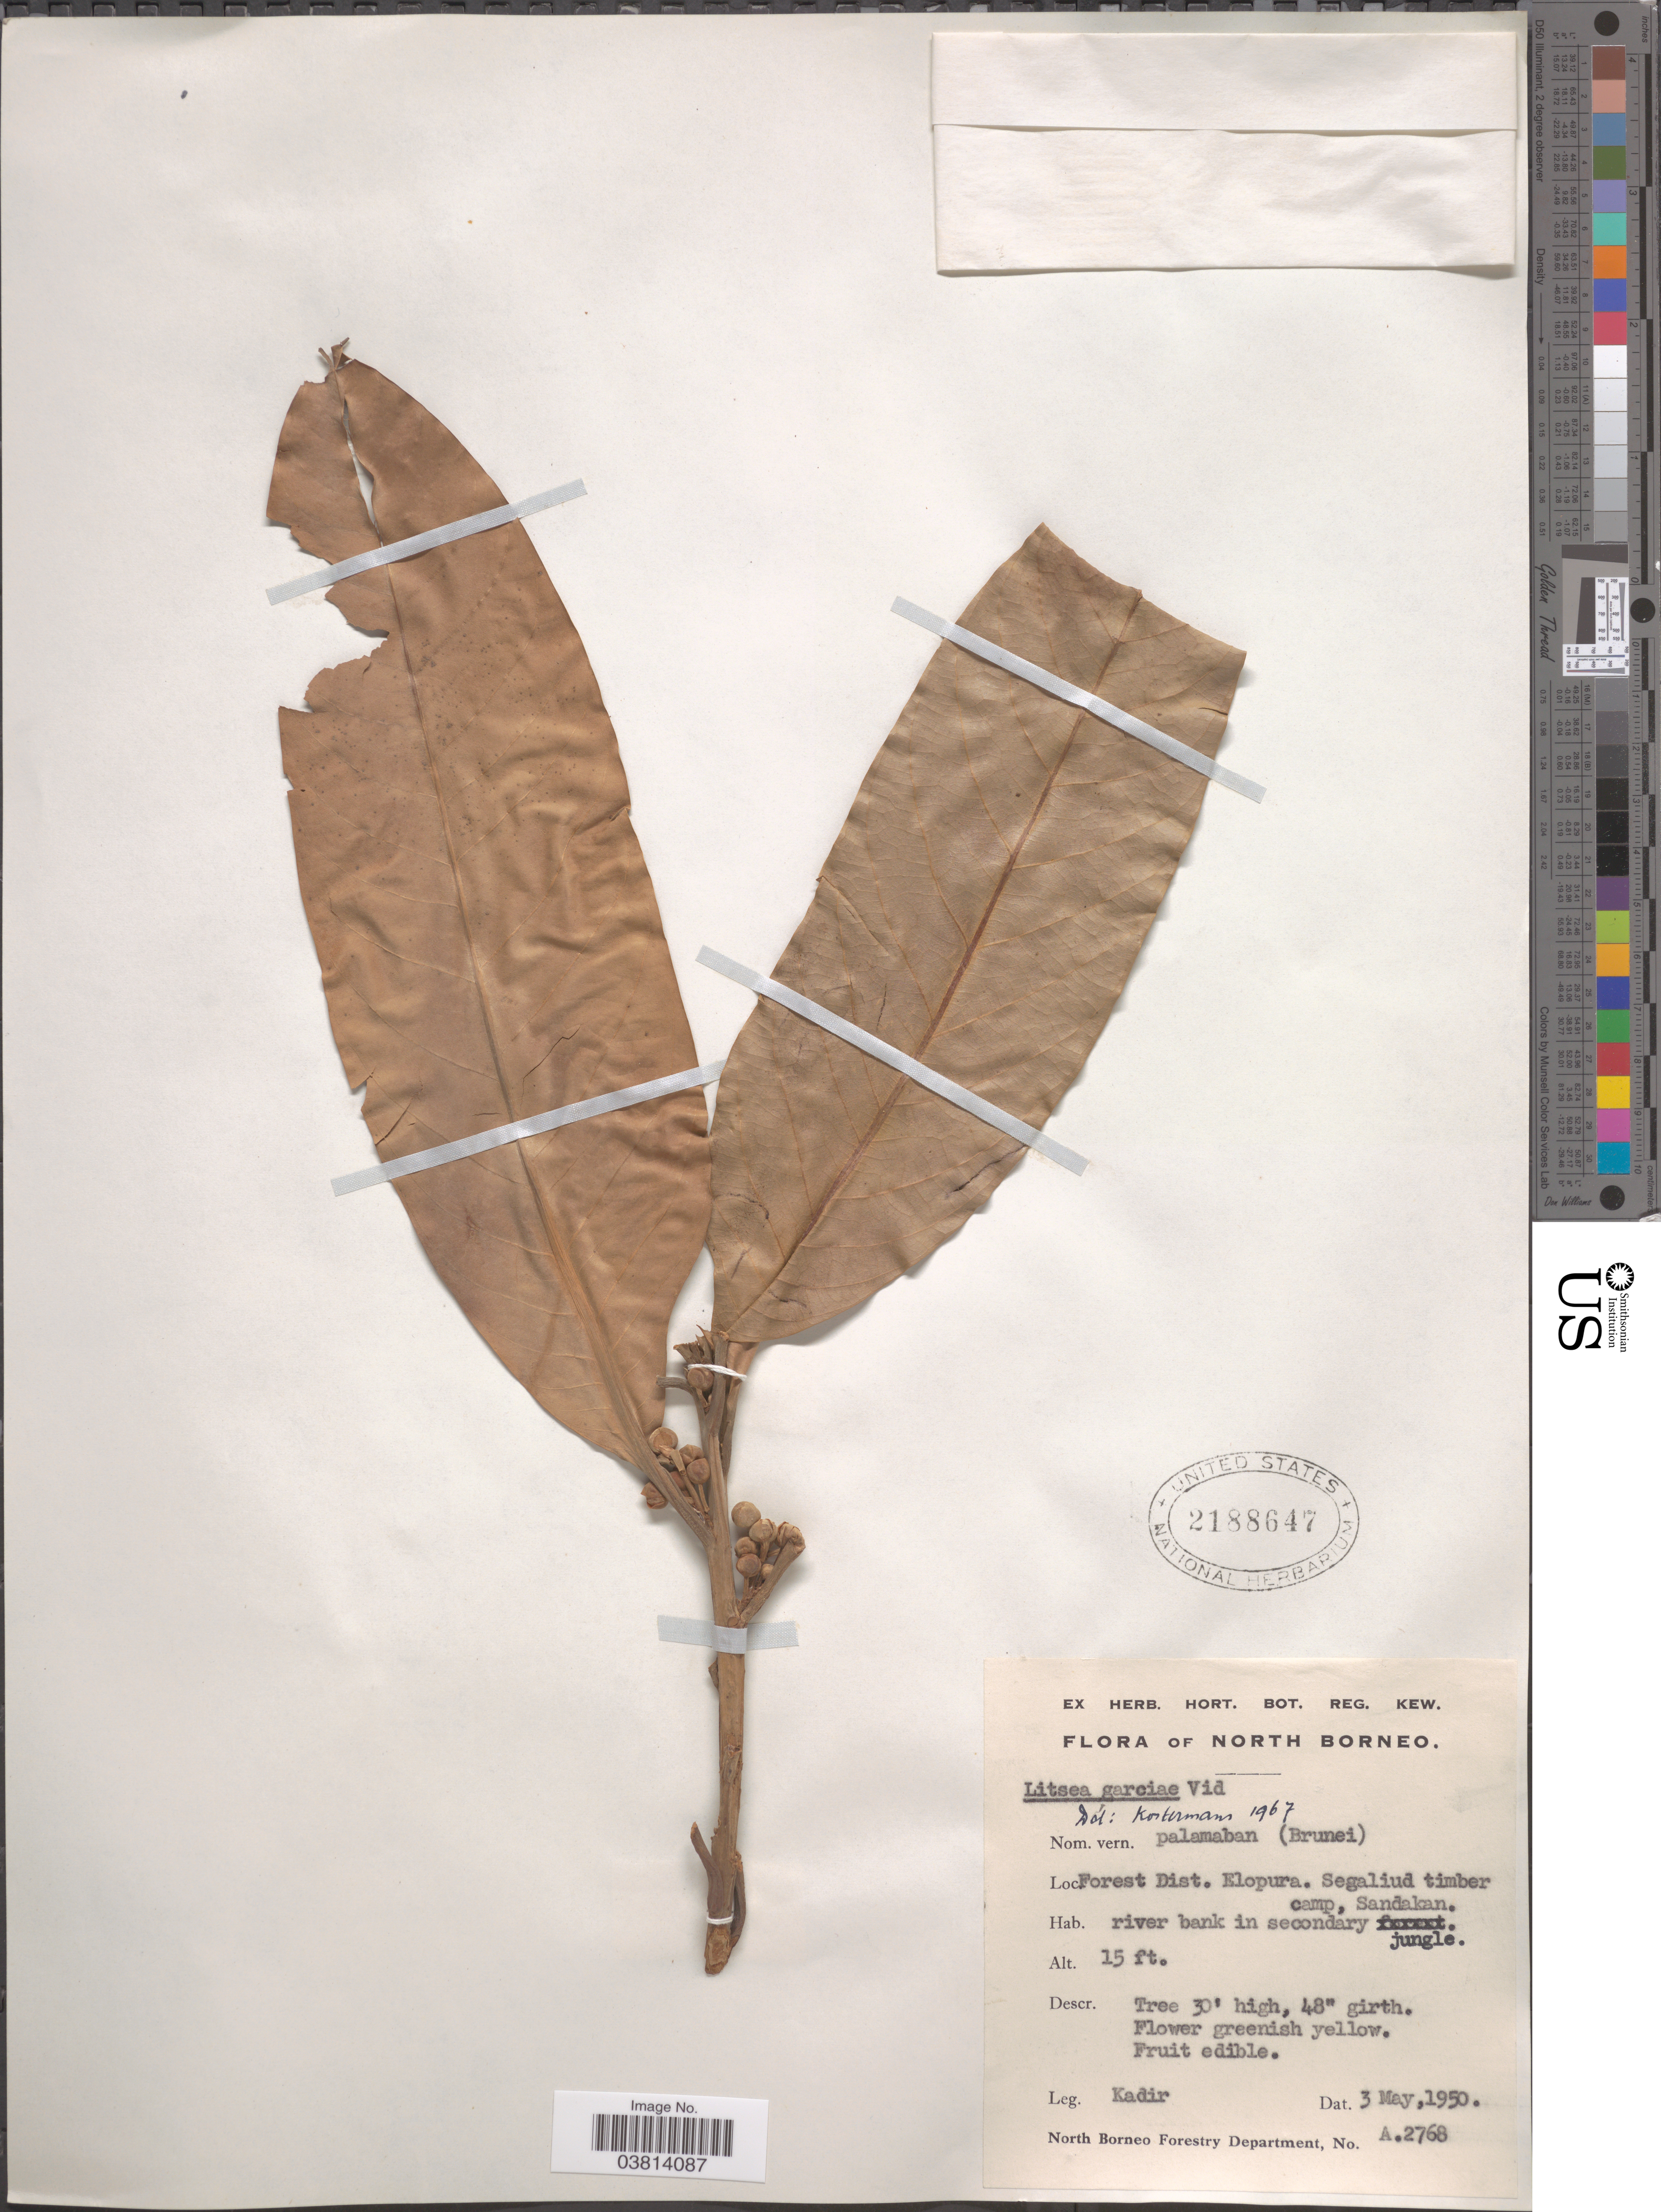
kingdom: Plantae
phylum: Tracheophyta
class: Magnoliopsida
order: Laurales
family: Lauraceae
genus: Litsea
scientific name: Litsea garciae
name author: S. Vidal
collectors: -. Kadir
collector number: A2768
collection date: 1950-05-03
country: Malaysia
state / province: Sabah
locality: North Borneo. Forest Dist. Elopura. Segaliud timber camp, Sandakan.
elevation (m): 5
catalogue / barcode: US 2188647